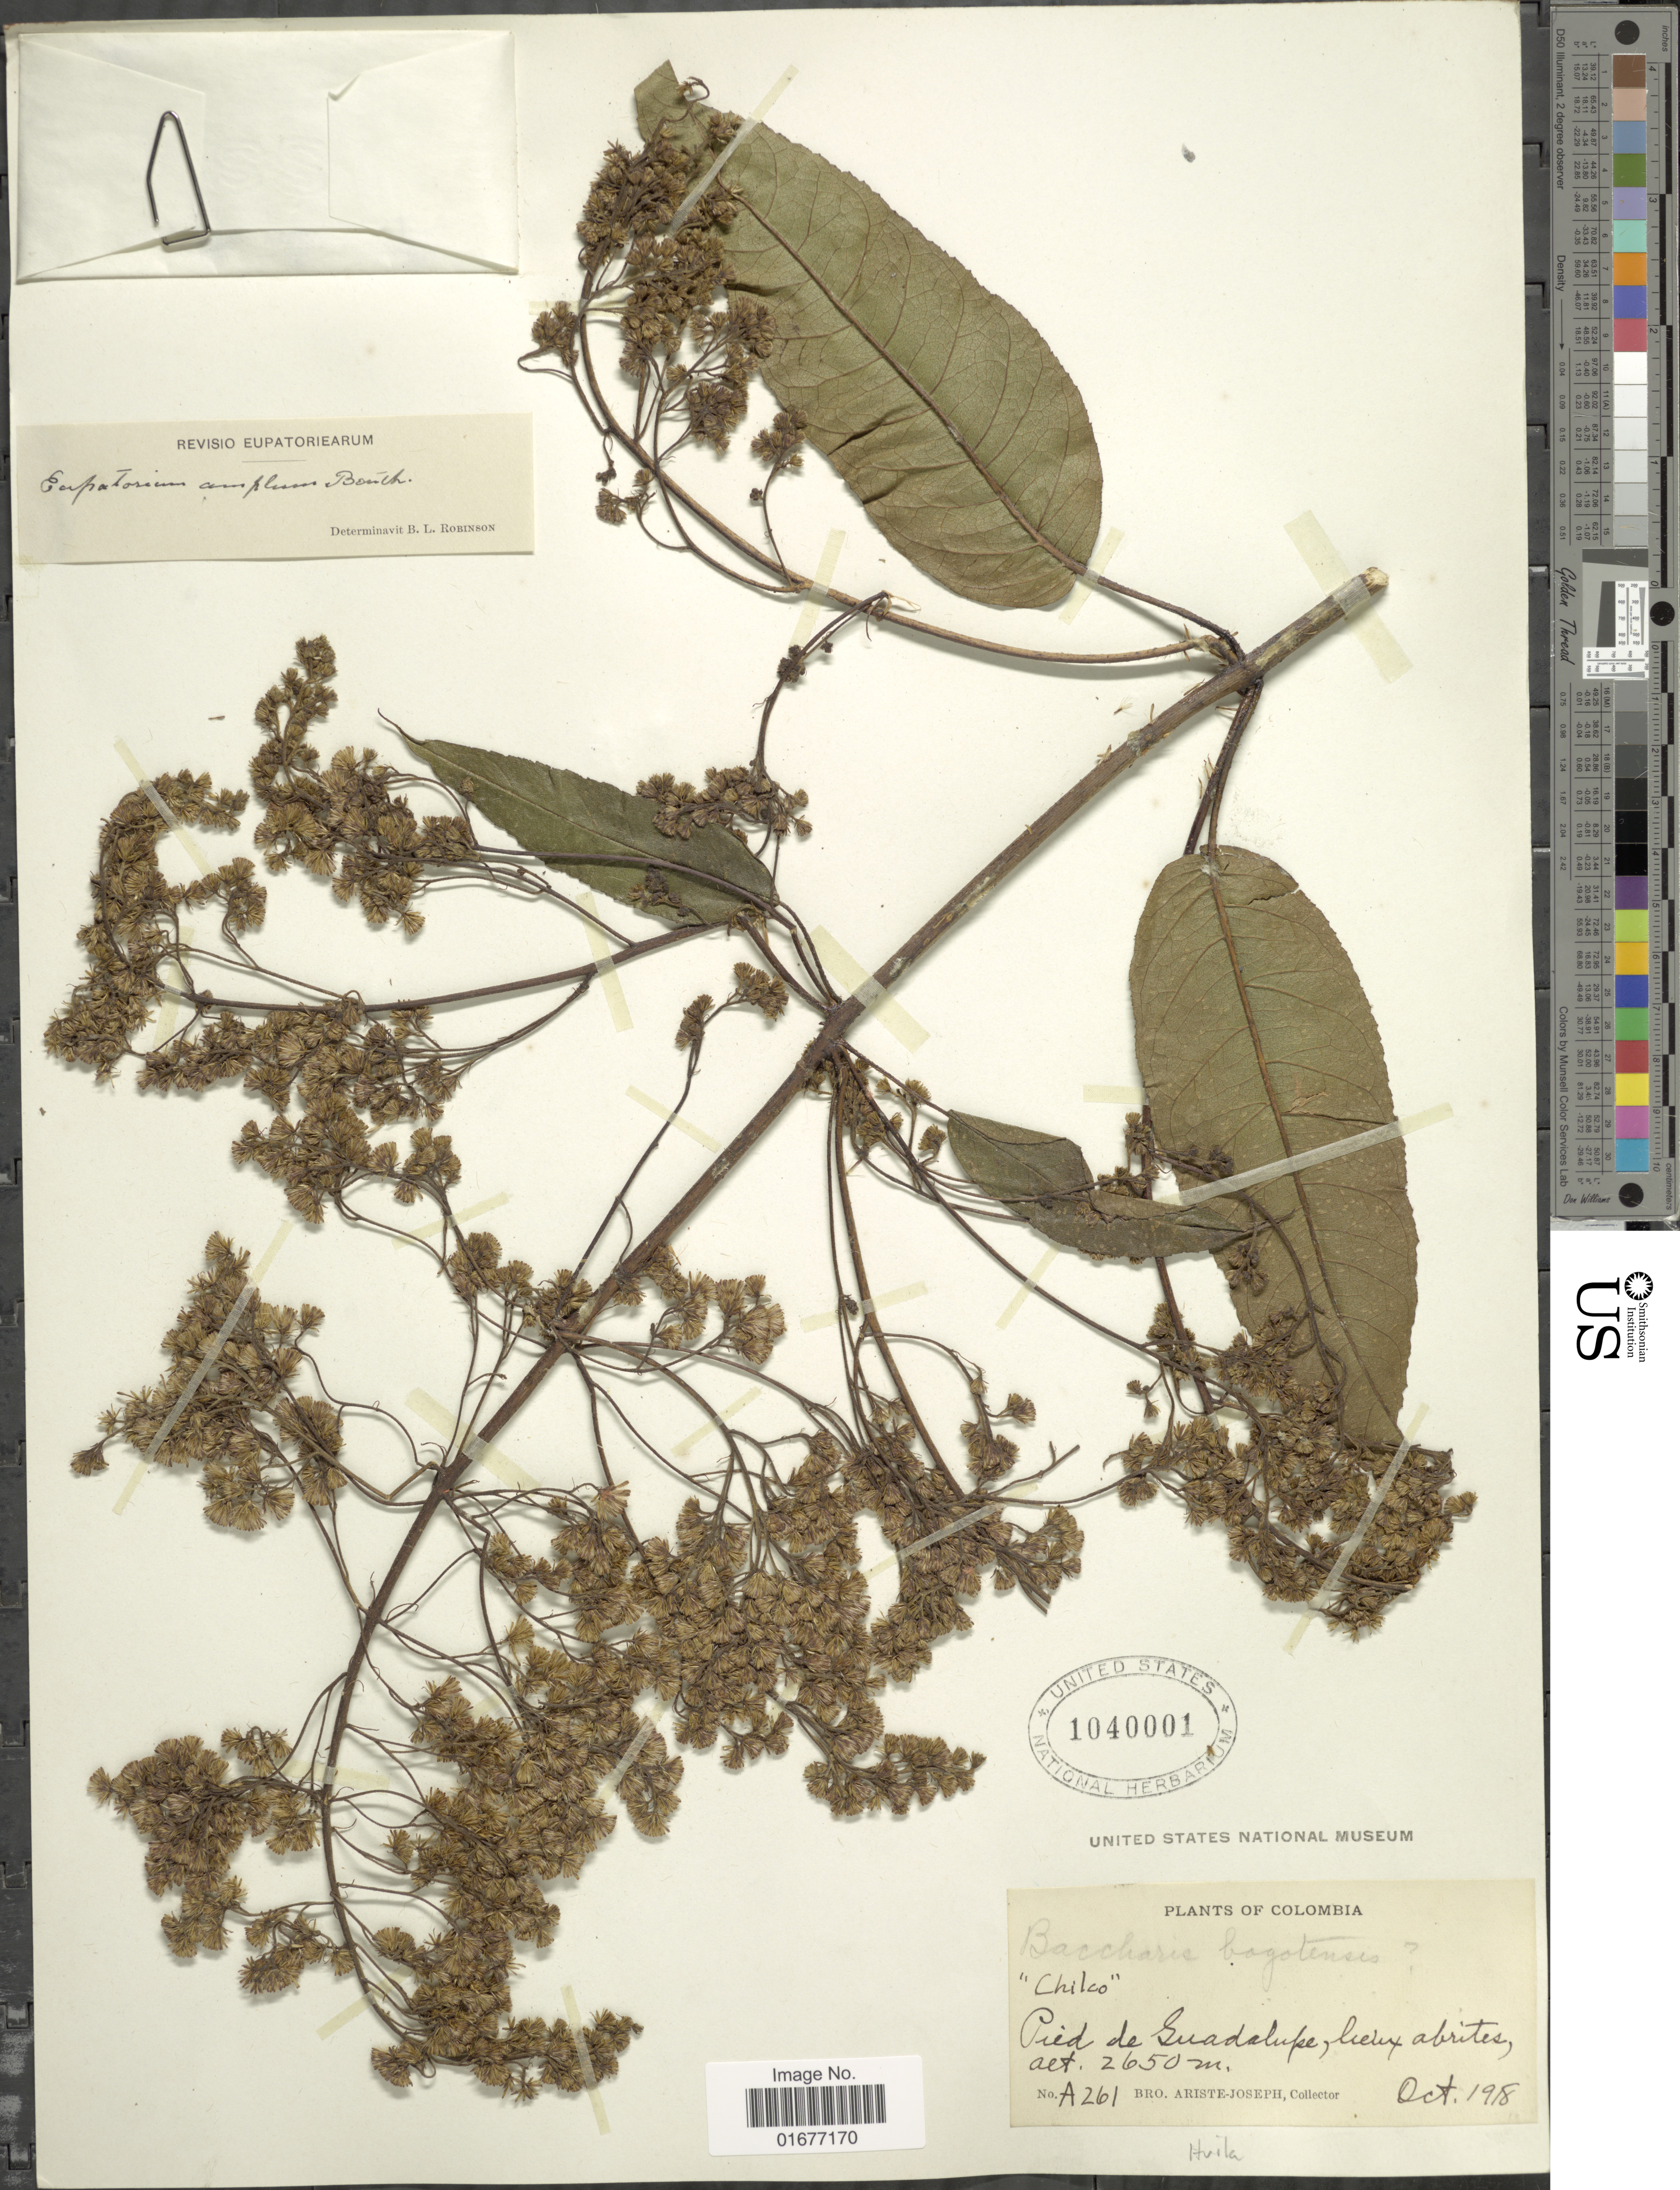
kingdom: Plantae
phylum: Tracheophyta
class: Magnoliopsida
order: Asterales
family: Asteraceae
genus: Ageratina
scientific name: Ageratina ampla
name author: (Benth.) R.M. King & H. Rob.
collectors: Bro. Ariste-Joseph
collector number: A261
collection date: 1918-10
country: Colombia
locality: Pied de Guadalupe, lieux abrites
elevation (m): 2650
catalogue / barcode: US 1040001